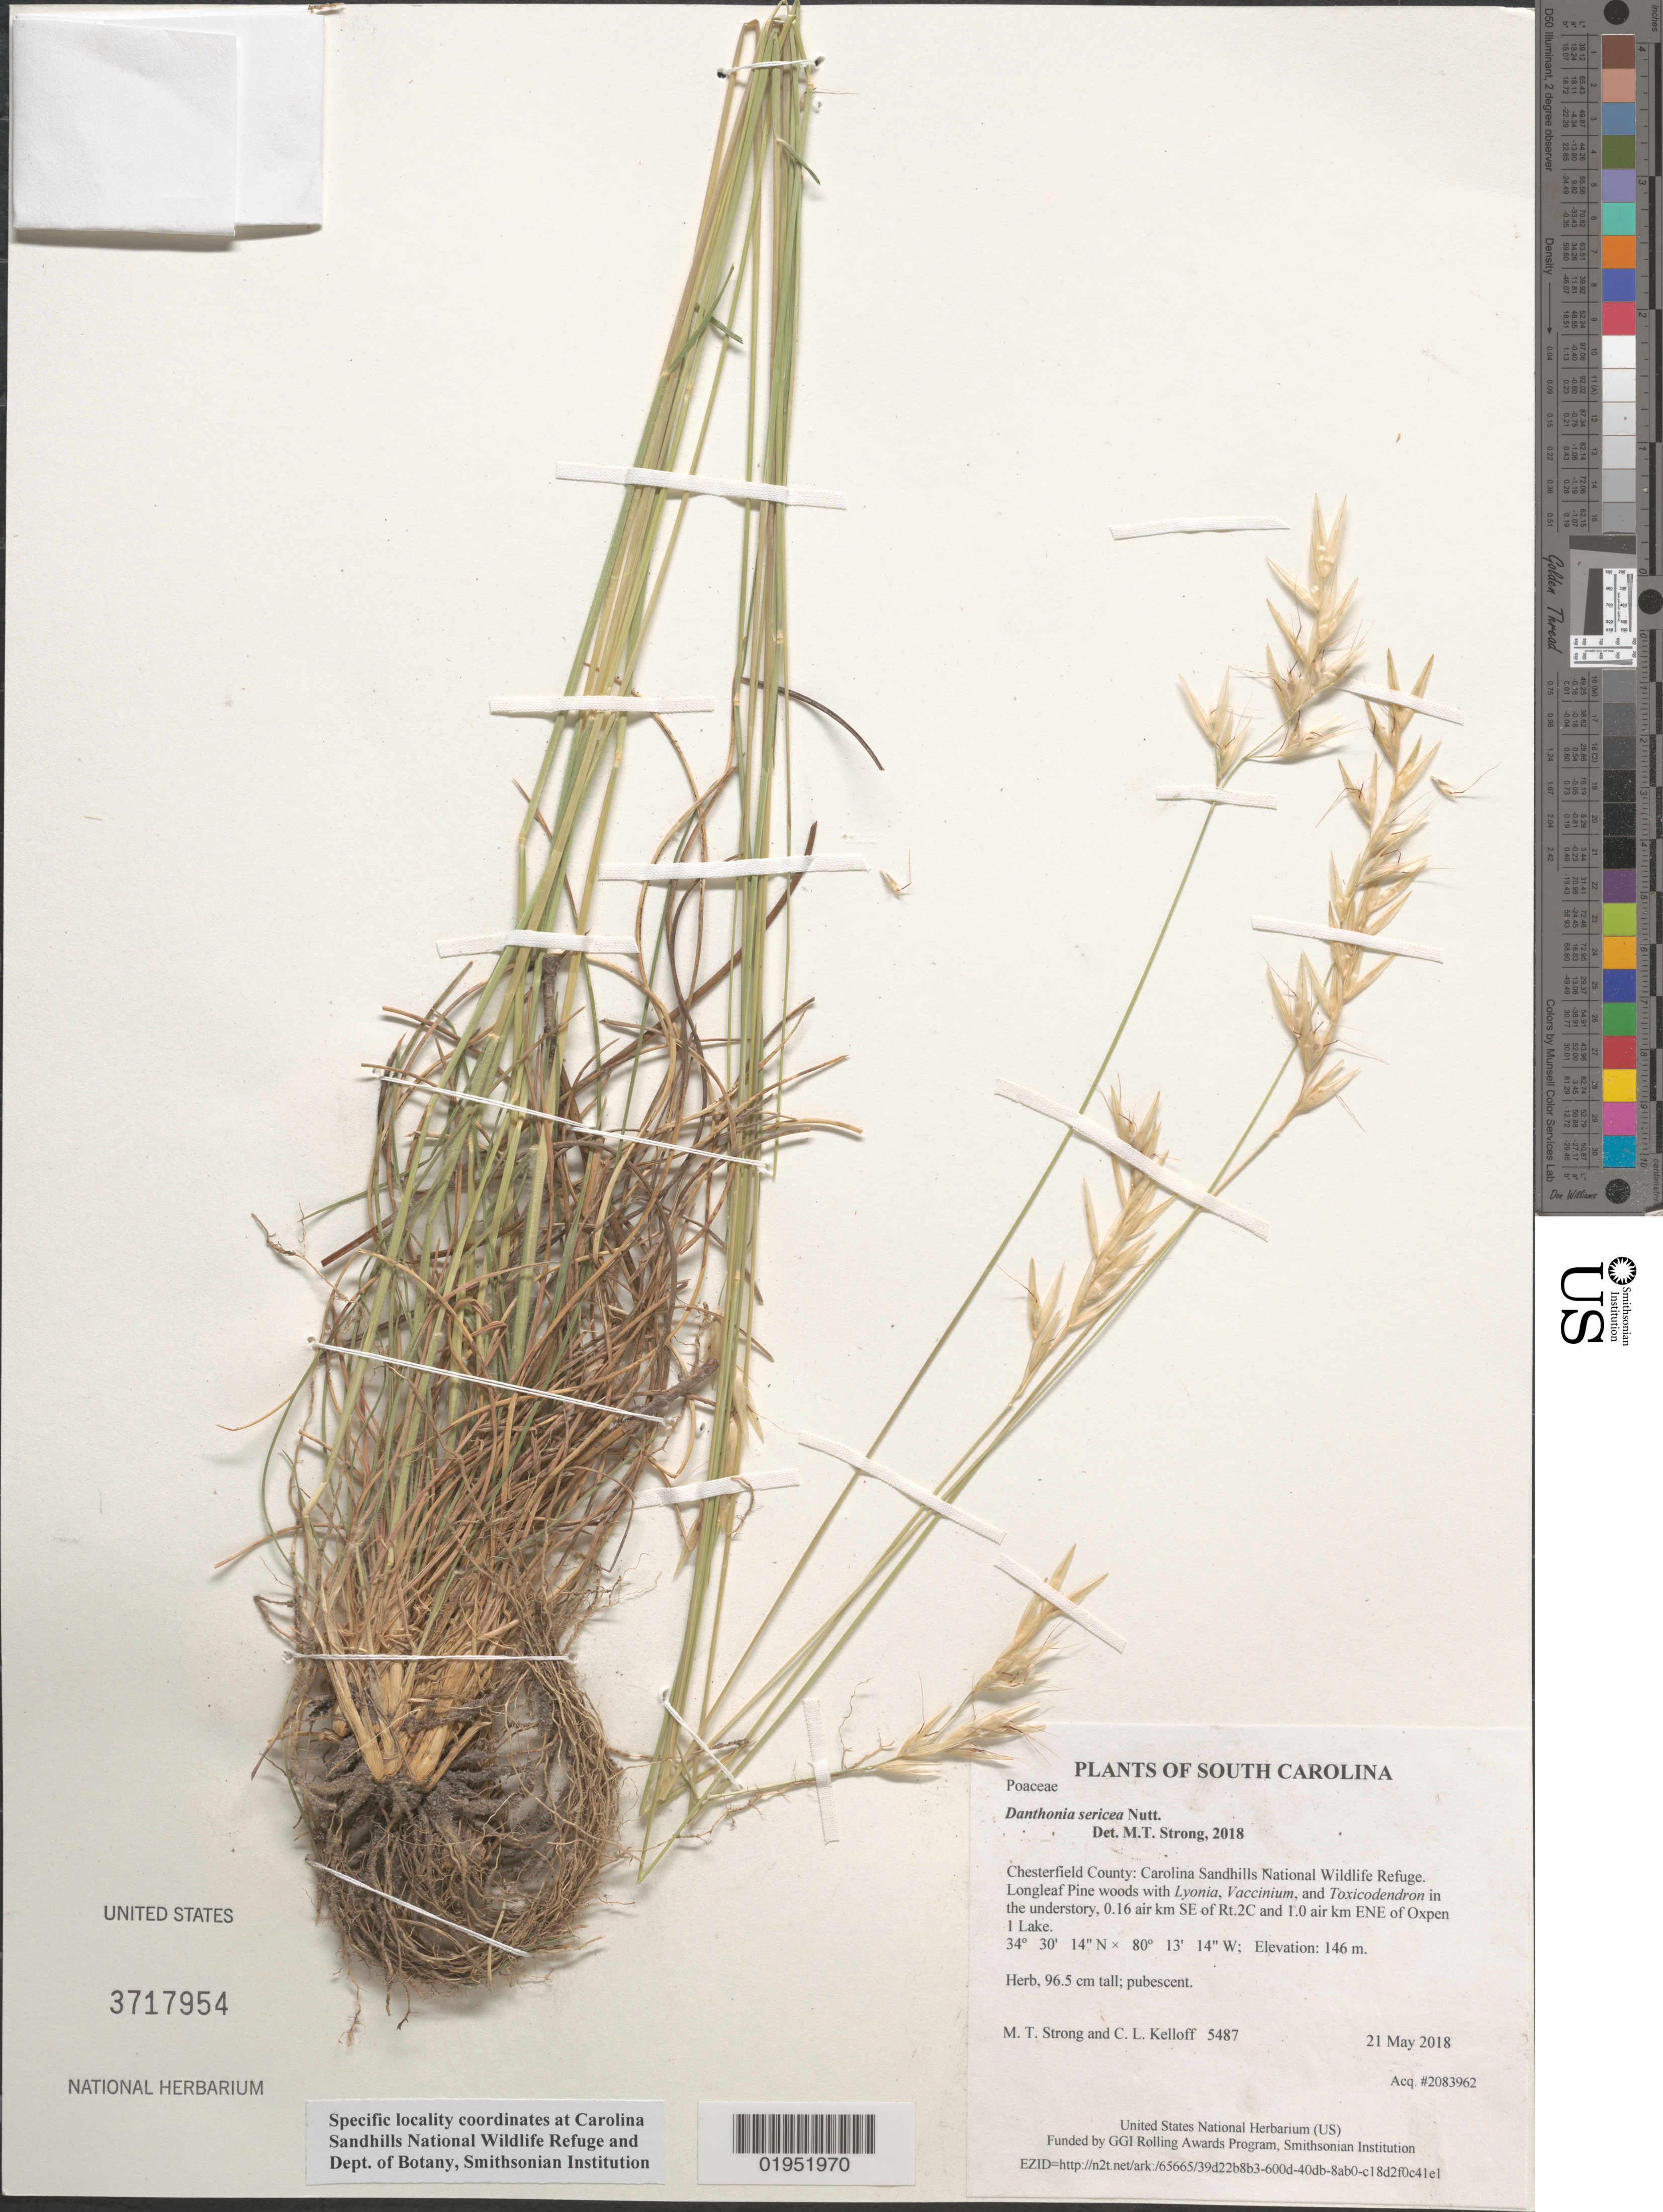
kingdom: Plantae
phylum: Tracheophyta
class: Liliopsida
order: Poales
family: Poaceae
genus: Danthonia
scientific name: Danthonia sericea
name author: Nutt.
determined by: Strong, Mark T., (BOT), Smithsonian Institution - National Museum of Natural History (UNITED STATES)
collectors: M. T. Strong & C. L. Kelloff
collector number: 5487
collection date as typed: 21 May 2018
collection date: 2018-05-21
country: United States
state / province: South Carolina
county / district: Chesterfield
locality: Carolina Sandhills National Wildlife Refuge. Longleaf Pine woods with Lyonia, Vaccinium, and Toxicodendron in the understory, 0.16 air km SE of Rt.2C and 1.0 air km ENE of Oxpen 1 Lake.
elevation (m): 146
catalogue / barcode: US 3717954